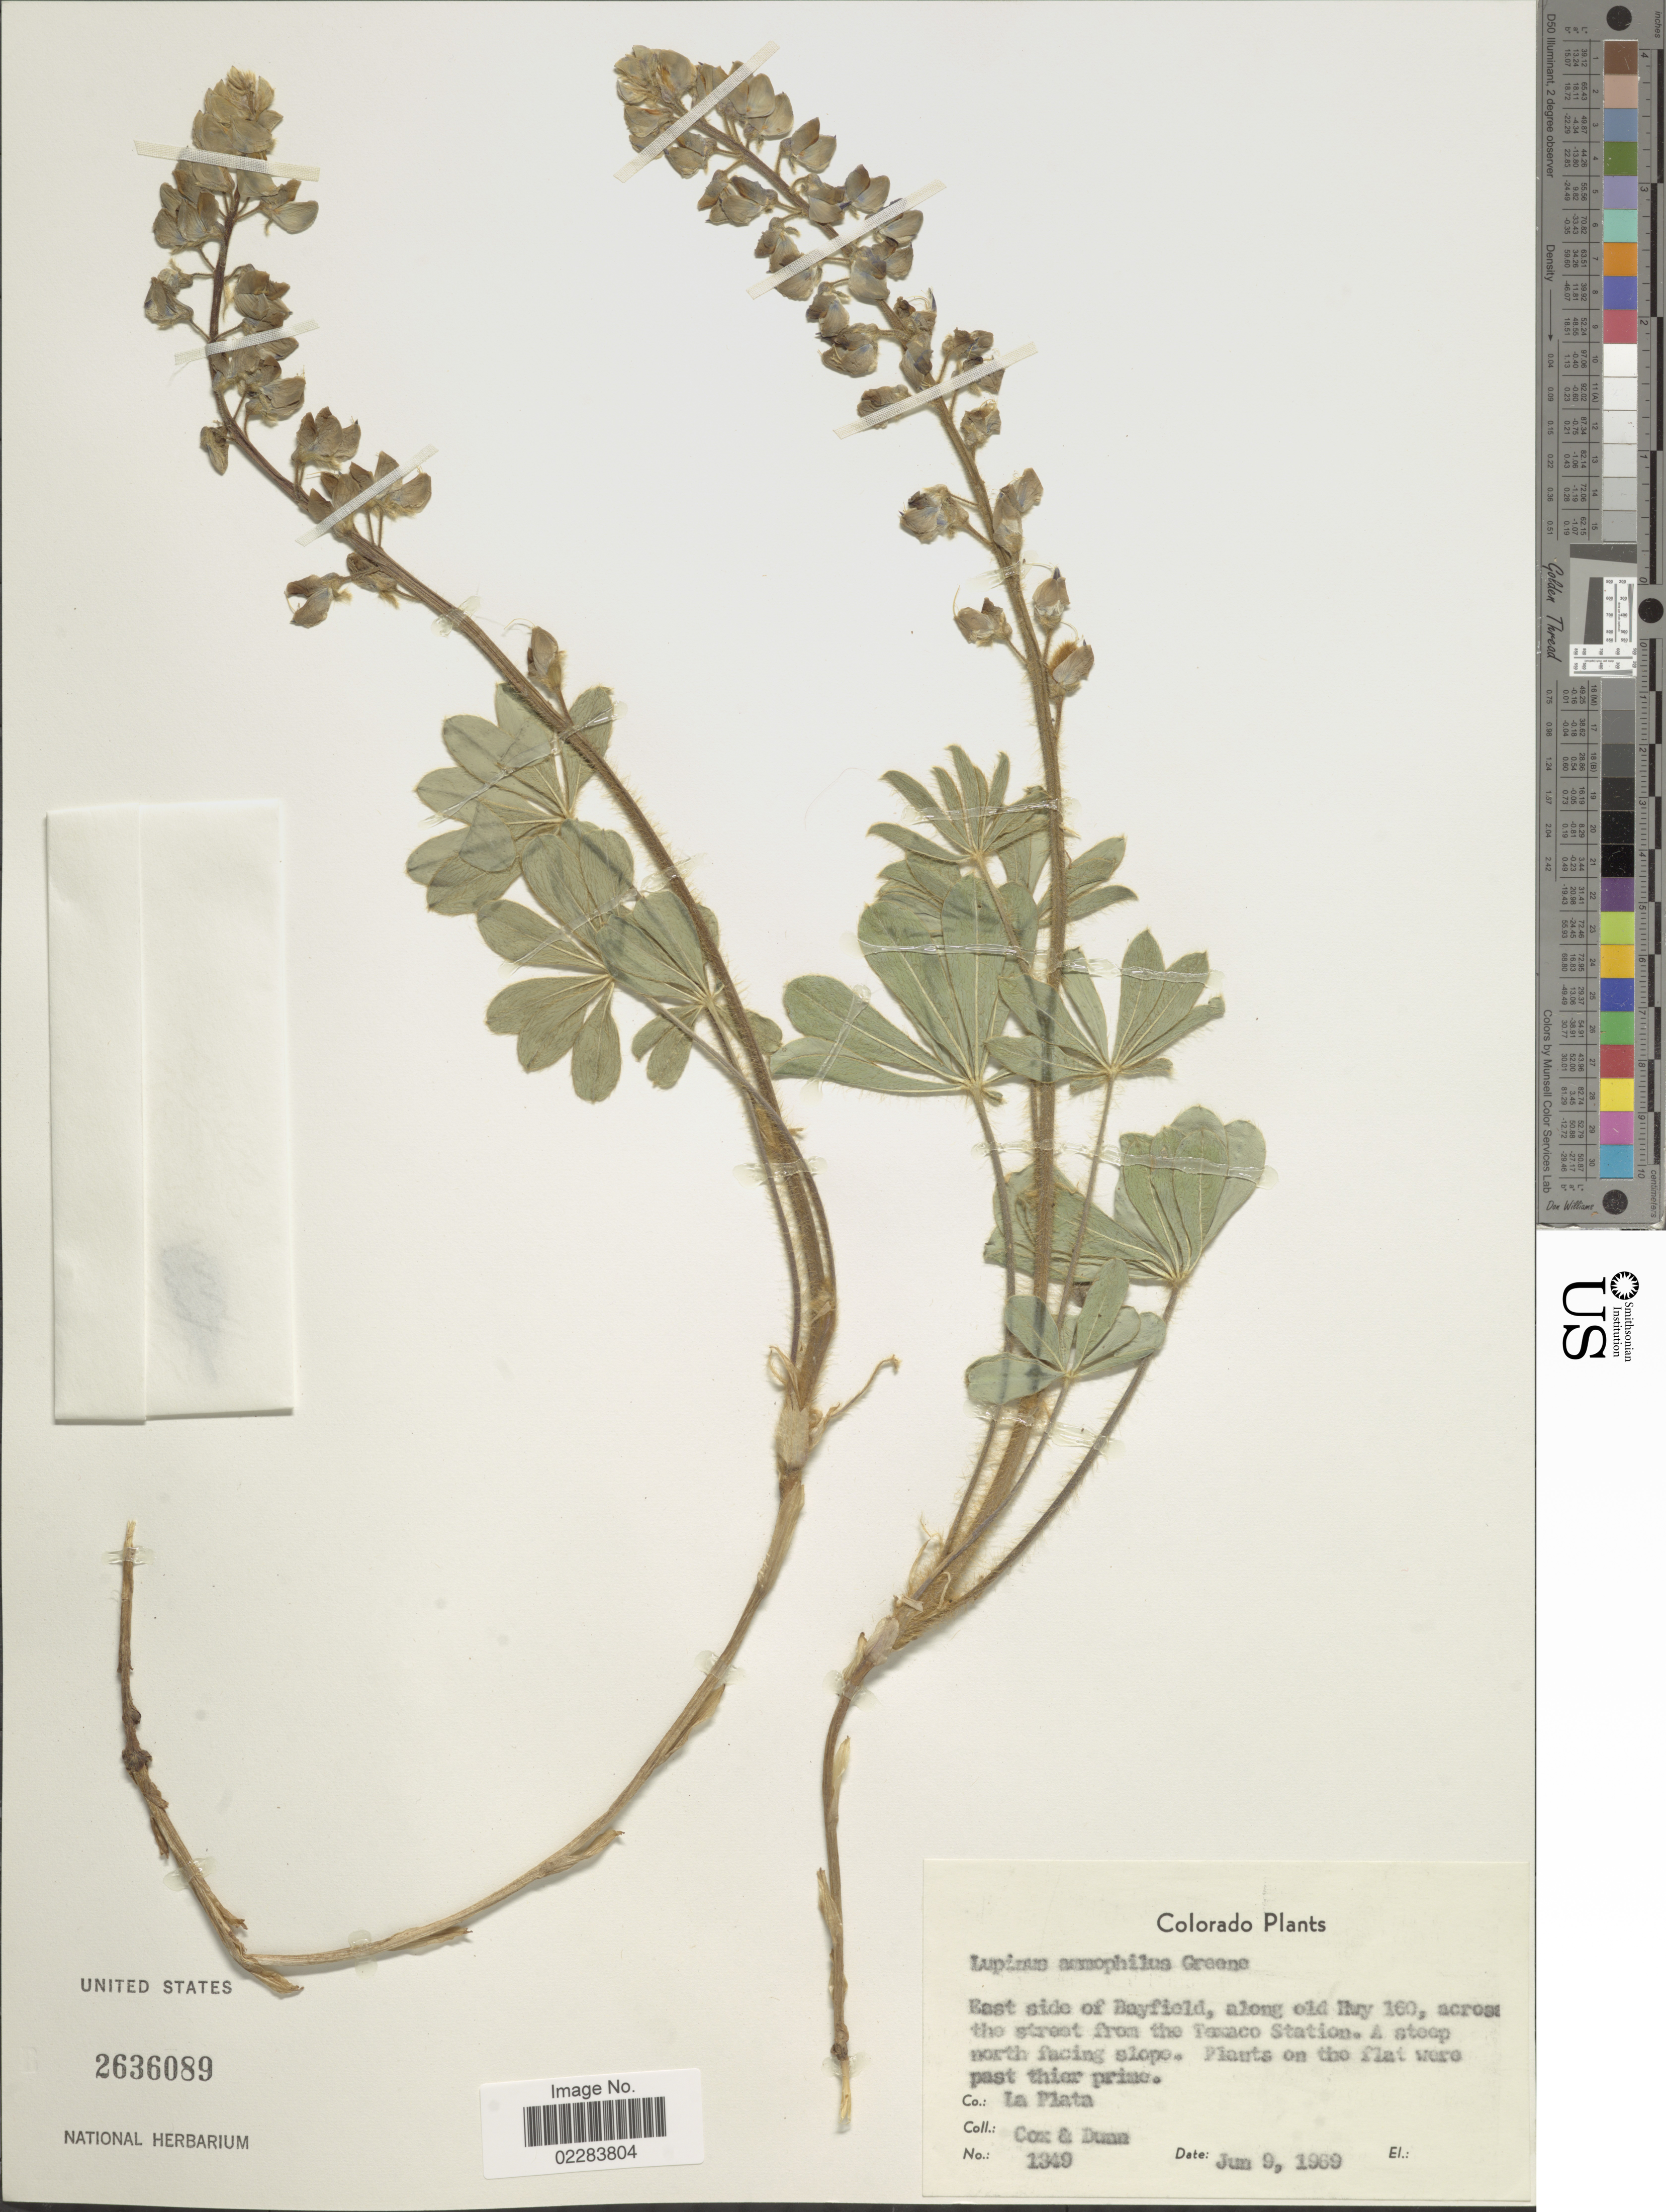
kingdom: Plantae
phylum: Tracheophyta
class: Magnoliopsida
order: Fabales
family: Fabaceae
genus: Lupinus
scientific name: Lupinus ammophilus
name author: Greene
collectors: -. Cox & Dunn, --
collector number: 1349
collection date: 1969-06-09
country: United States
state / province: Colorado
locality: East side of Bayfield, along old Hwy 160, across the street from the Taxaxo Station. A steep north facing slope. Co.: La Plata.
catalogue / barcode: US 2636089